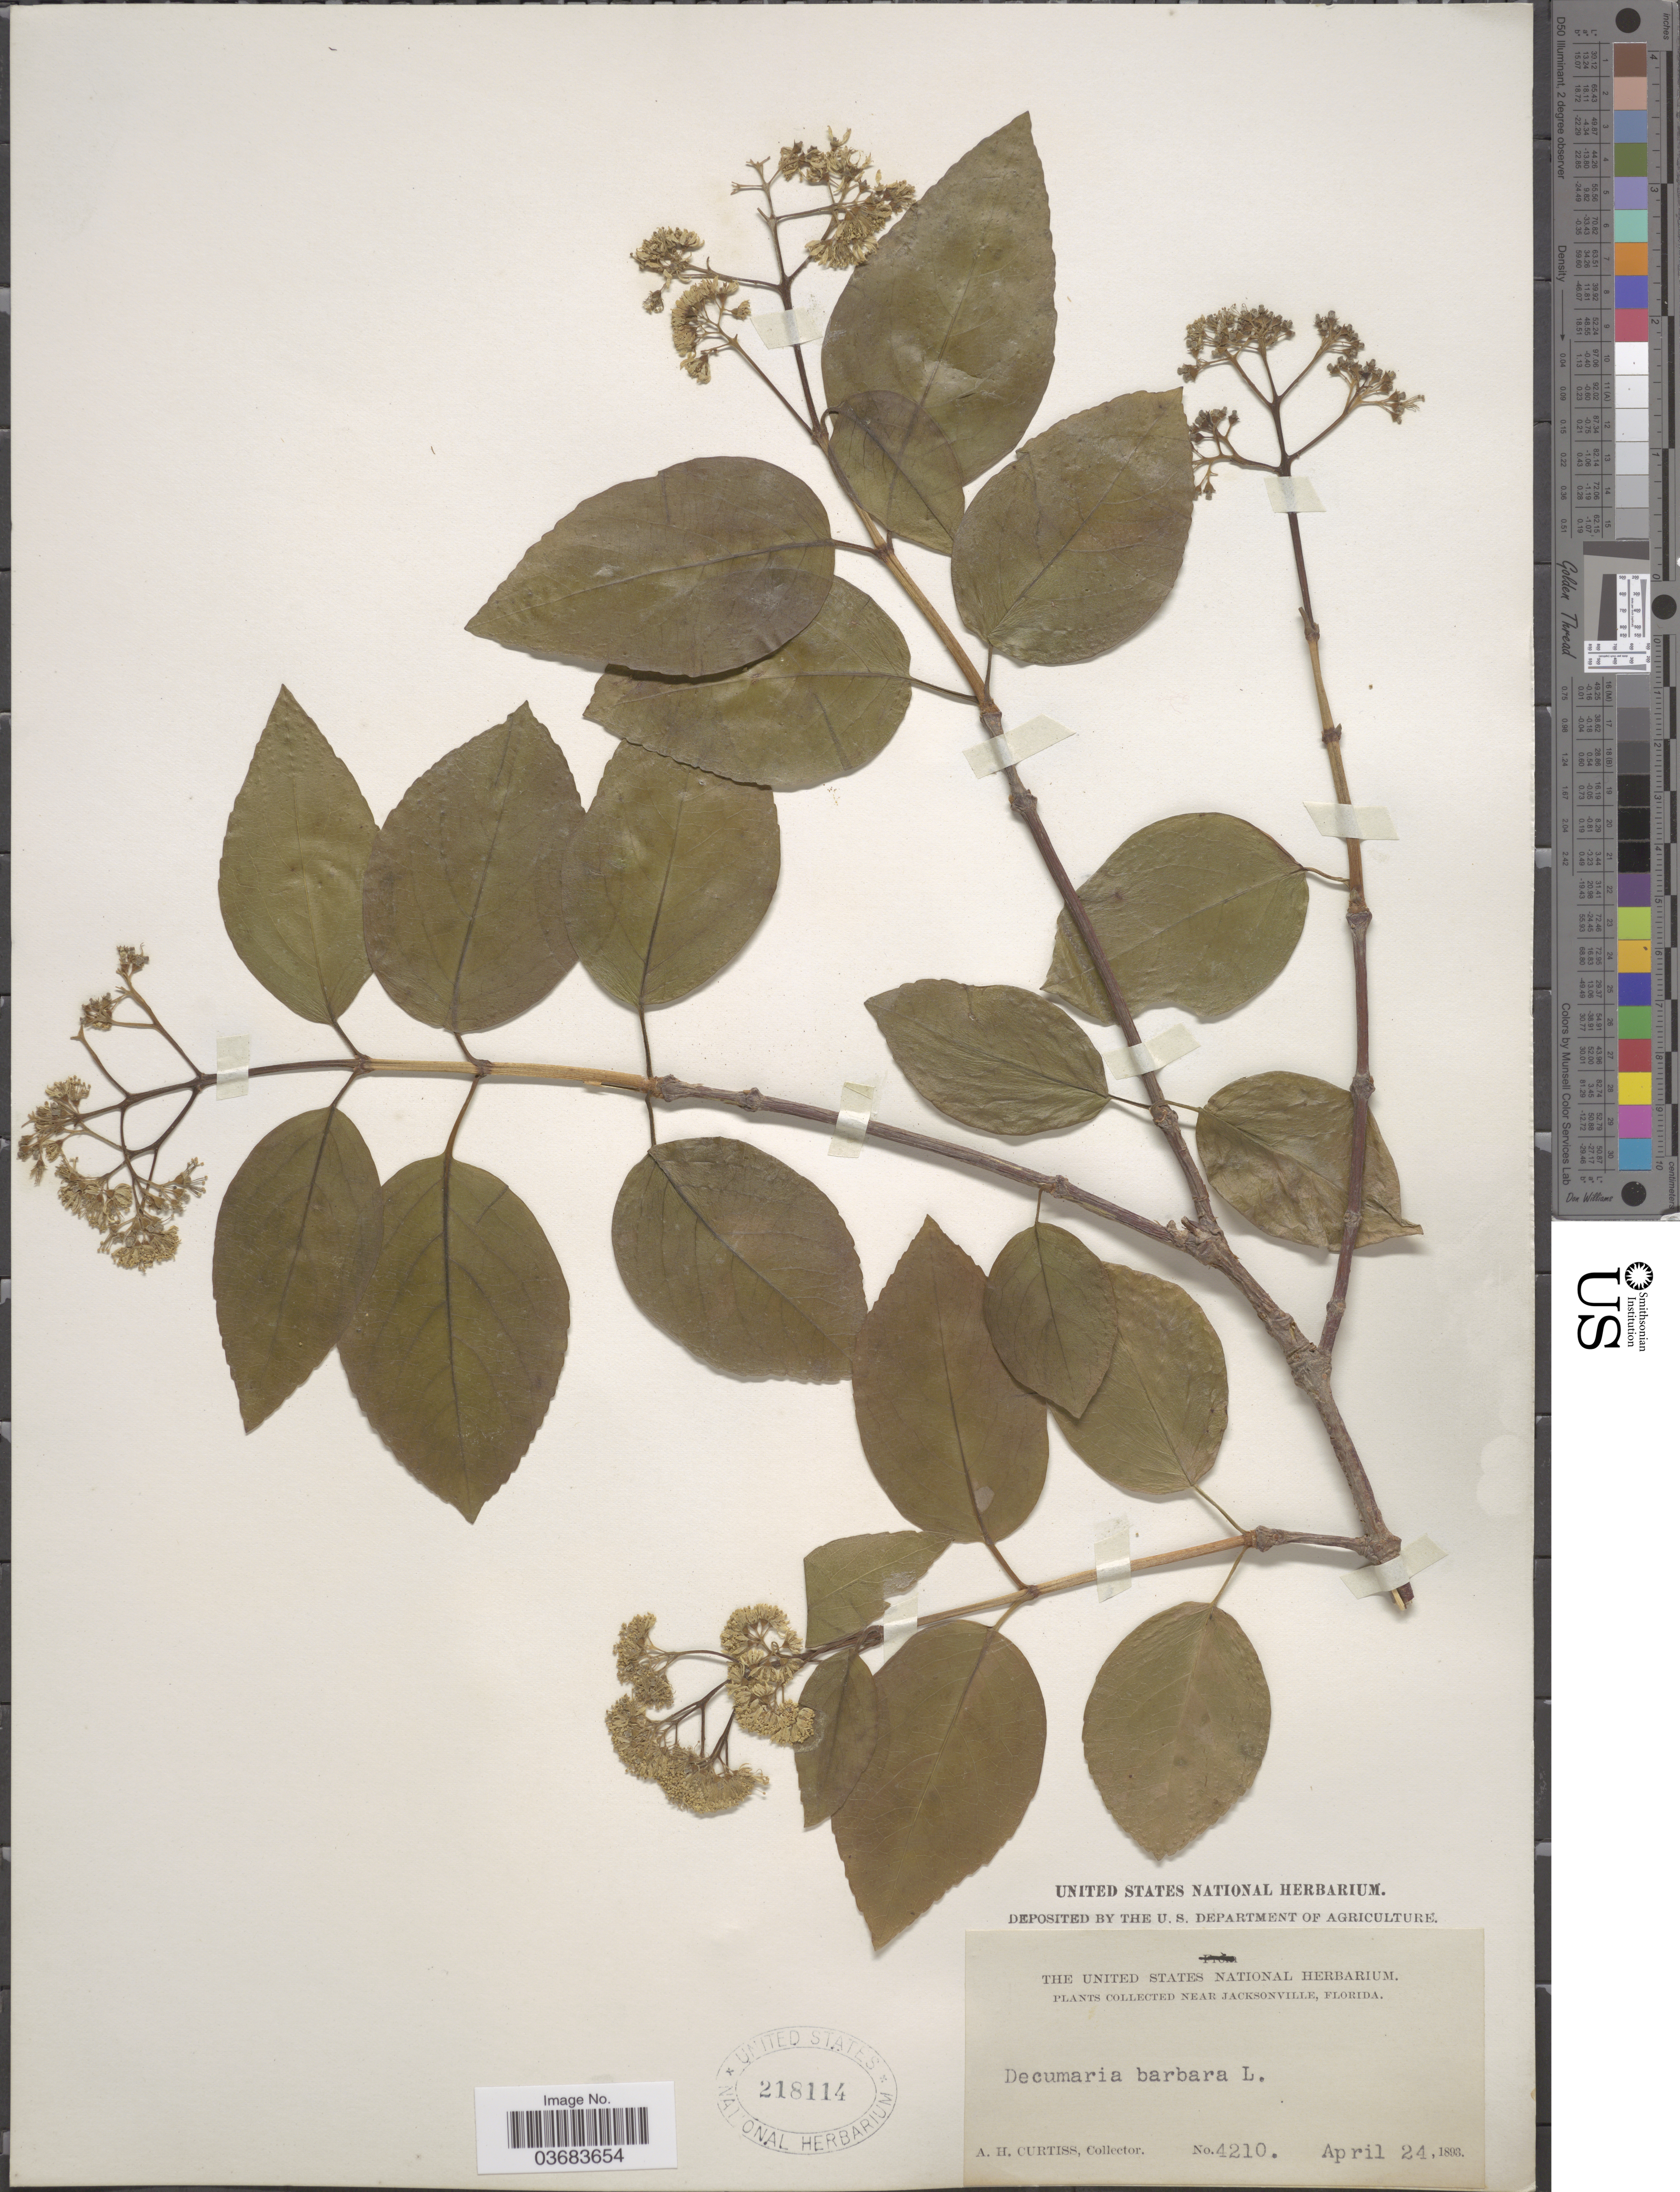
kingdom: Plantae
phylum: Tracheophyta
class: Magnoliopsida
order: Cornales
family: Hydrangeaceae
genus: Hydrangea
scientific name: Hydrangea barbara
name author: (L.) Bernd Schulz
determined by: Strong, Mark T., (BOT), Smithsonian Institution - National Museum of Natural History (UNITED STATES)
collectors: A. H. Curtiss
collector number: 4210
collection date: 1893-04-24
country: United States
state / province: Florida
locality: Near Jacksonville.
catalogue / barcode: US 218114